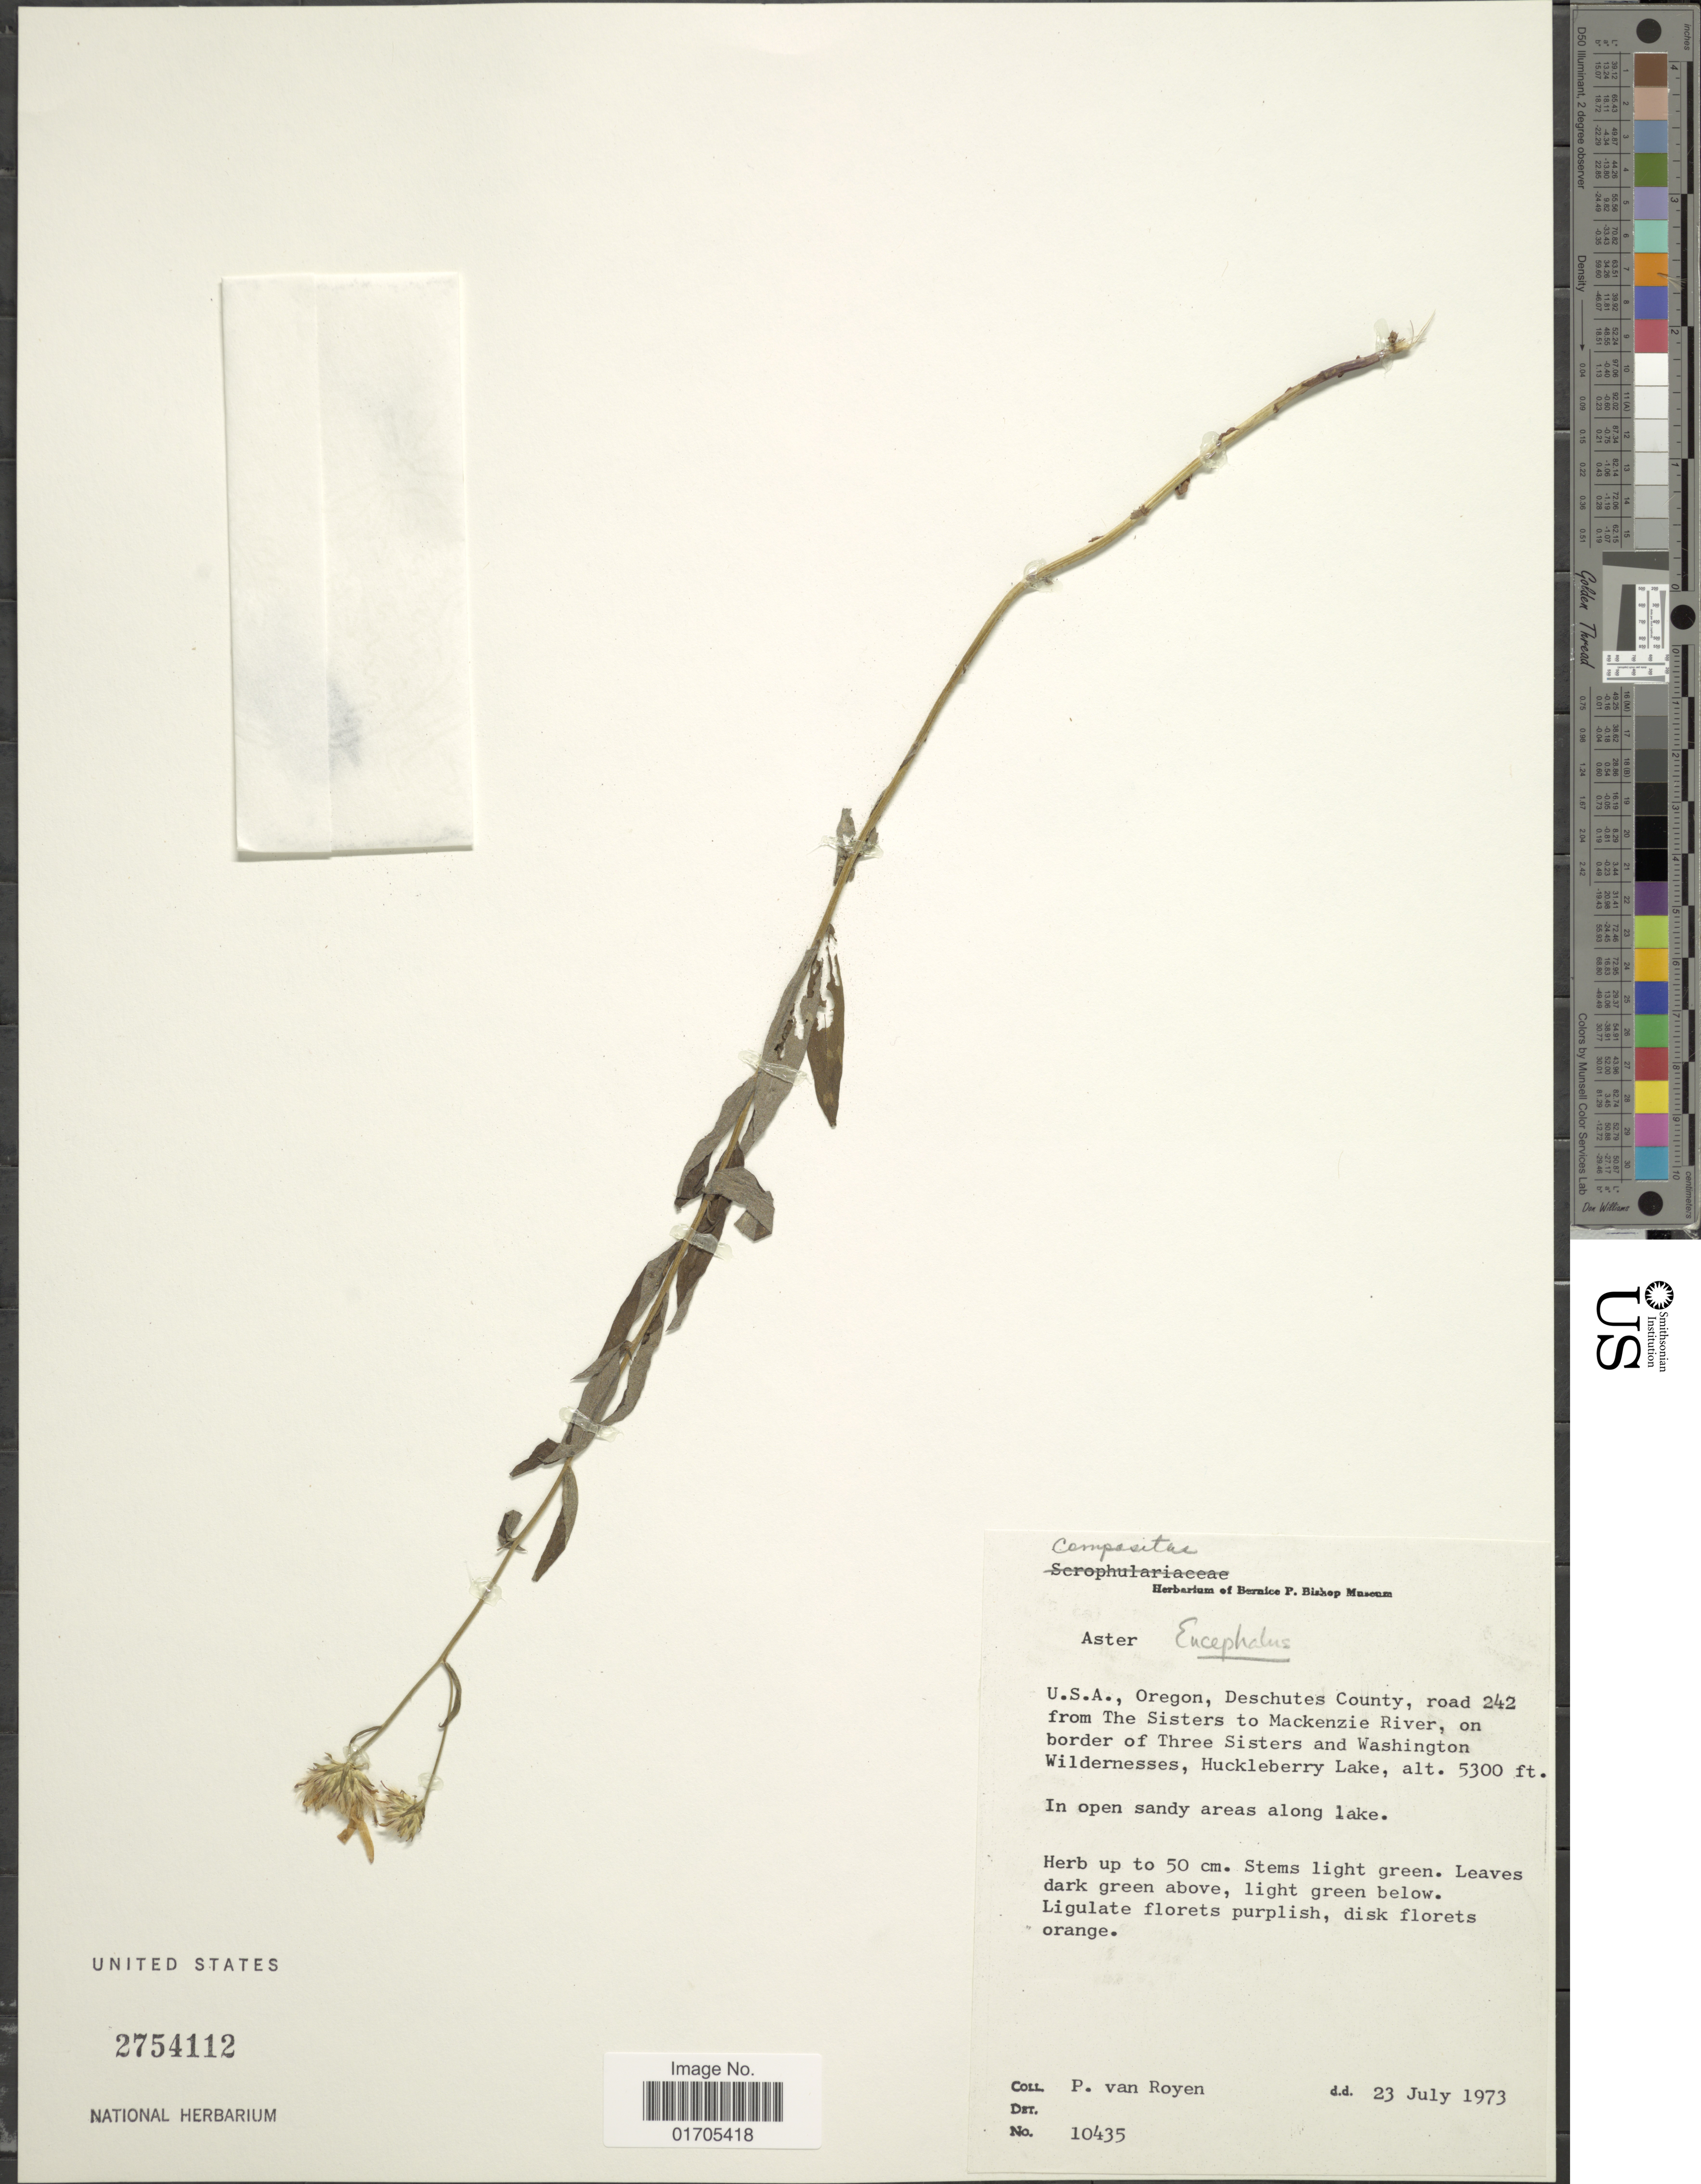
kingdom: Plantae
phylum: Tracheophyta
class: Magnoliopsida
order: Asterales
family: Asteraceae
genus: Eucephalus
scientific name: Eucephalus sp.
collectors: P. van Royen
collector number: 10435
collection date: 1973-07-23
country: United States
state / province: Oregon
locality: U.S.A., Oregon, Deschutes County, road 242 from The Sisters to Mackenzie River, on border of Three Sisters and Washington Wildernesses, Huckleberry Lake.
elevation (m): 1615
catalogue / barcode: US 2754112